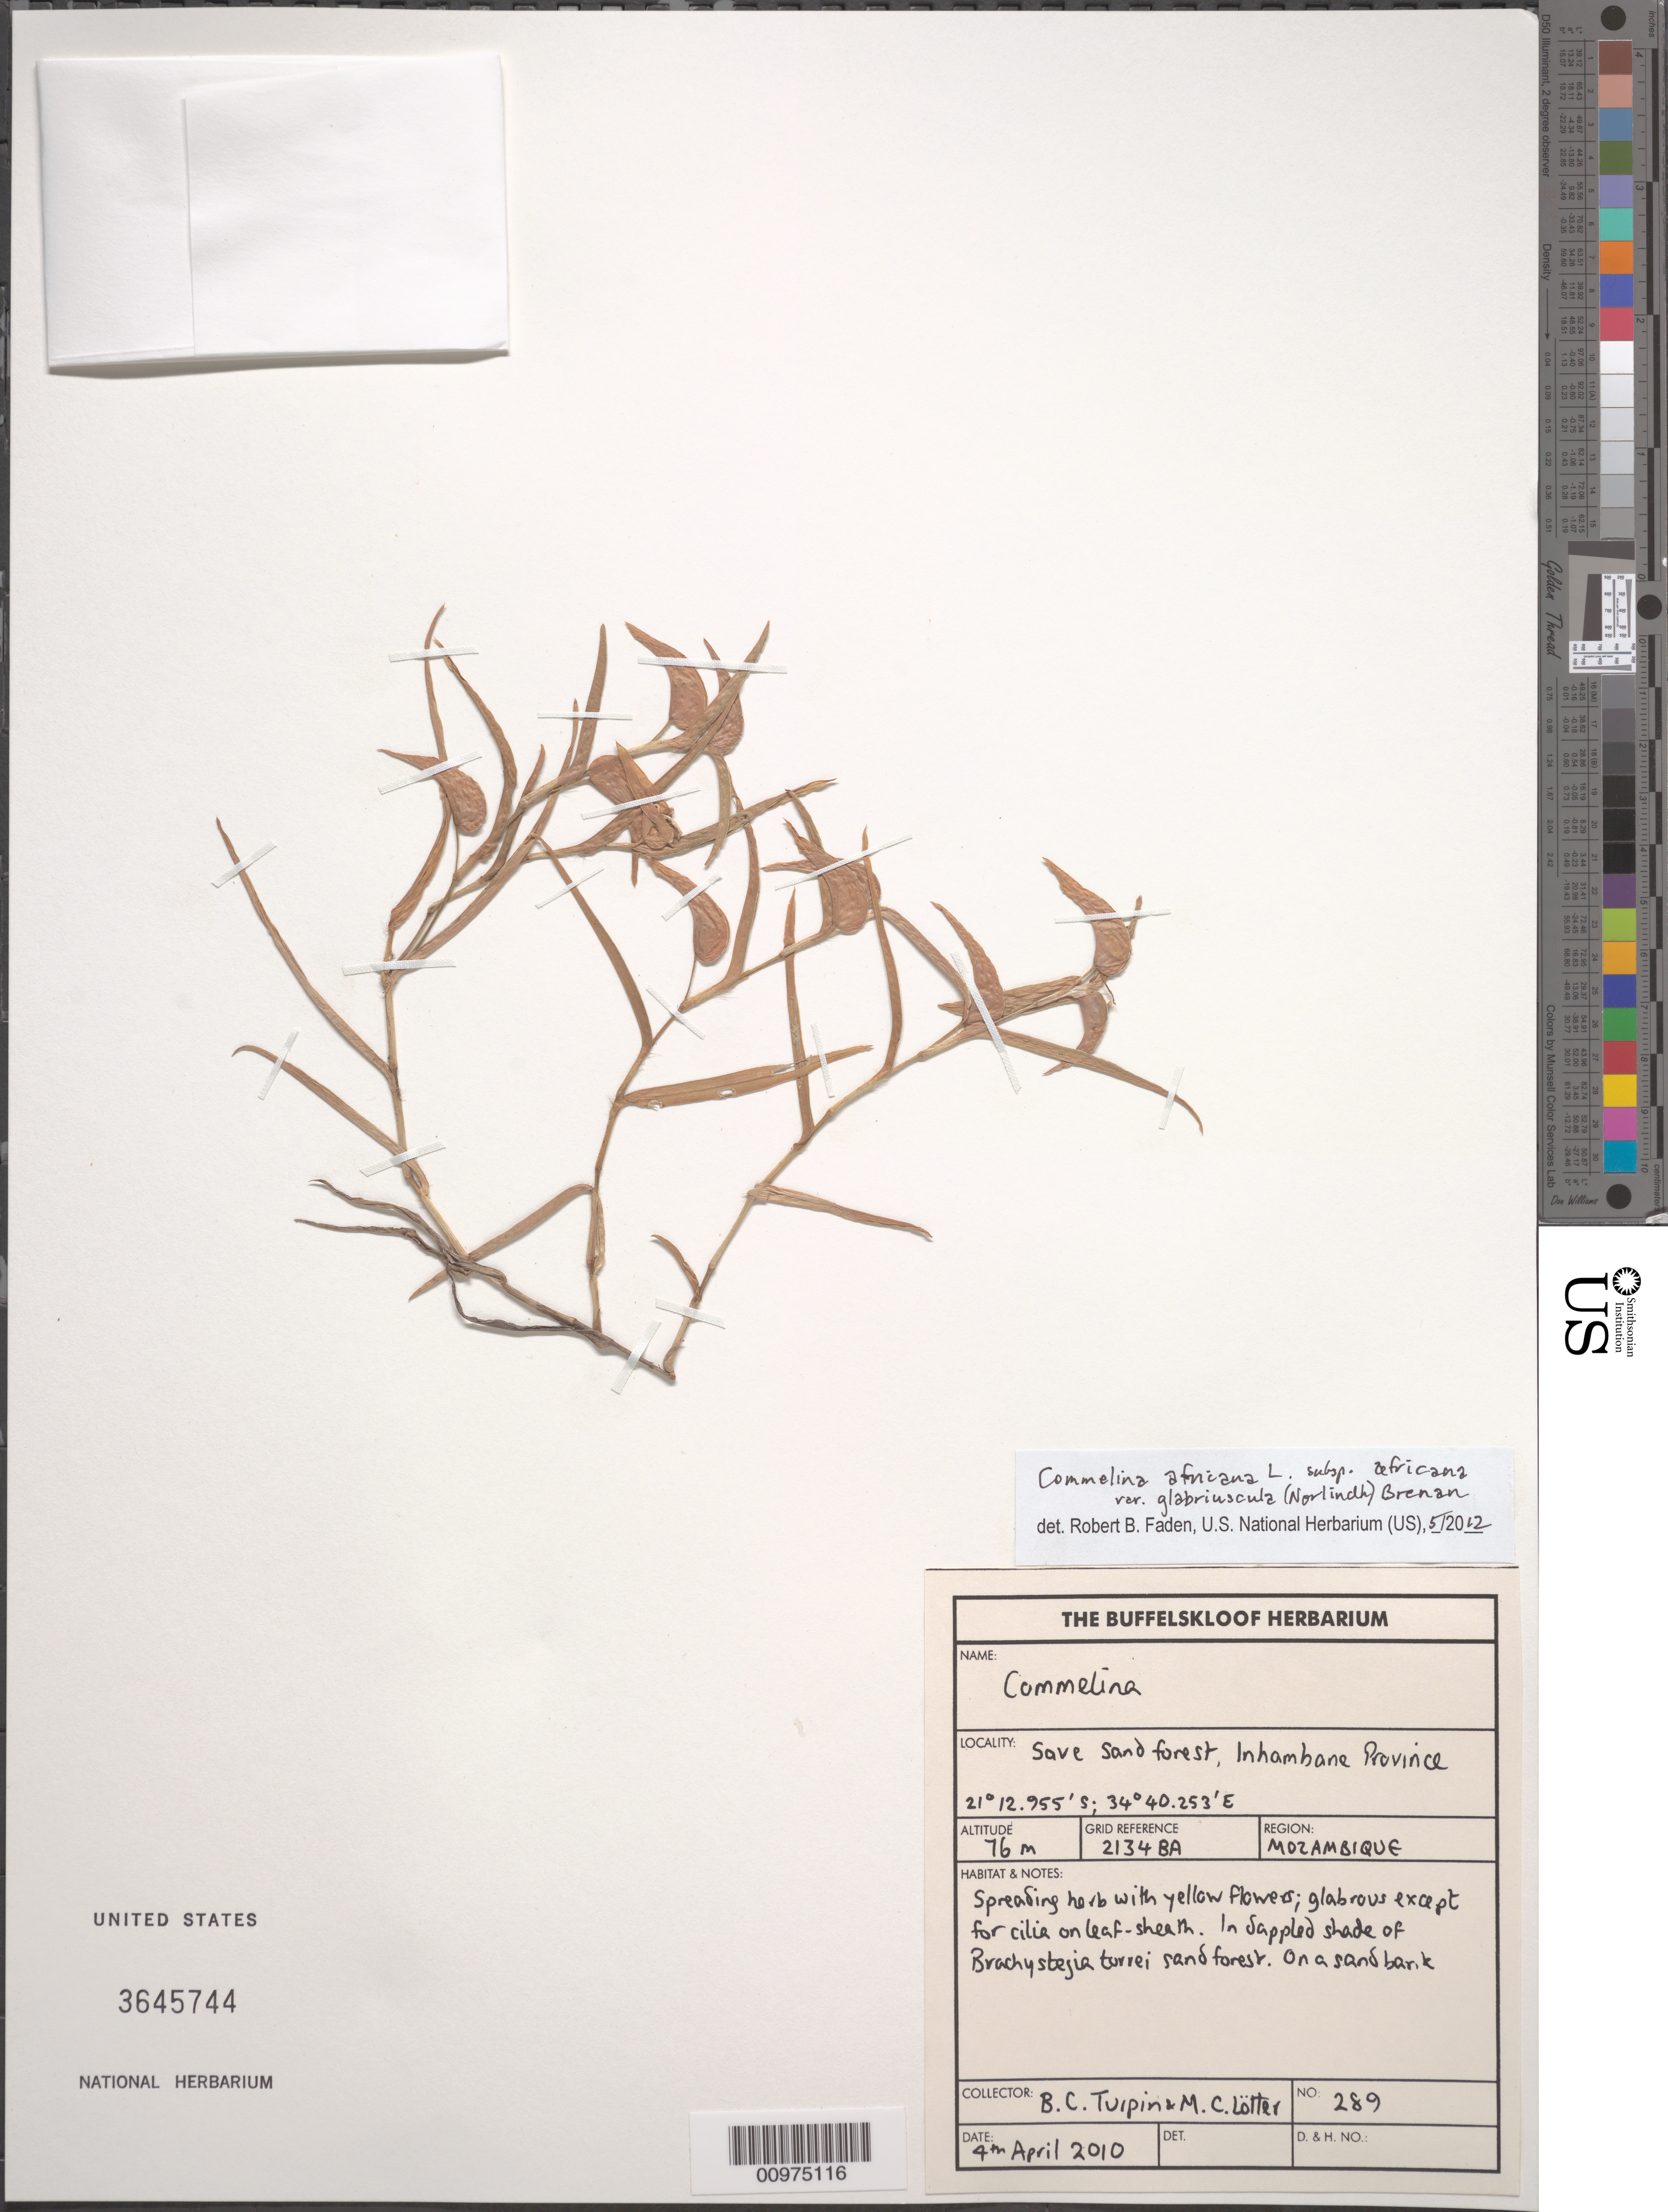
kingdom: Plantae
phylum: Tracheophyta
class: Liliopsida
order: Commelinales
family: Commelinaceae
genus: Commelina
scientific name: Commelina africana subsp. africana var. glabriuscula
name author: (Norl.) Brenan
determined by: Faden, Robert B., (US), Smithsonian Institution - National Museum of Natural History (UNITED STATES)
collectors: B. C. Turpin & M. Lötter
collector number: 289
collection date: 2010-04-04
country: Mozambique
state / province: Inhambane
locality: Save Sand forest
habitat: In dappled shade of Brachystegia turrei sand forest. On a sand bank.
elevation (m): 76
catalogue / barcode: US 3645744